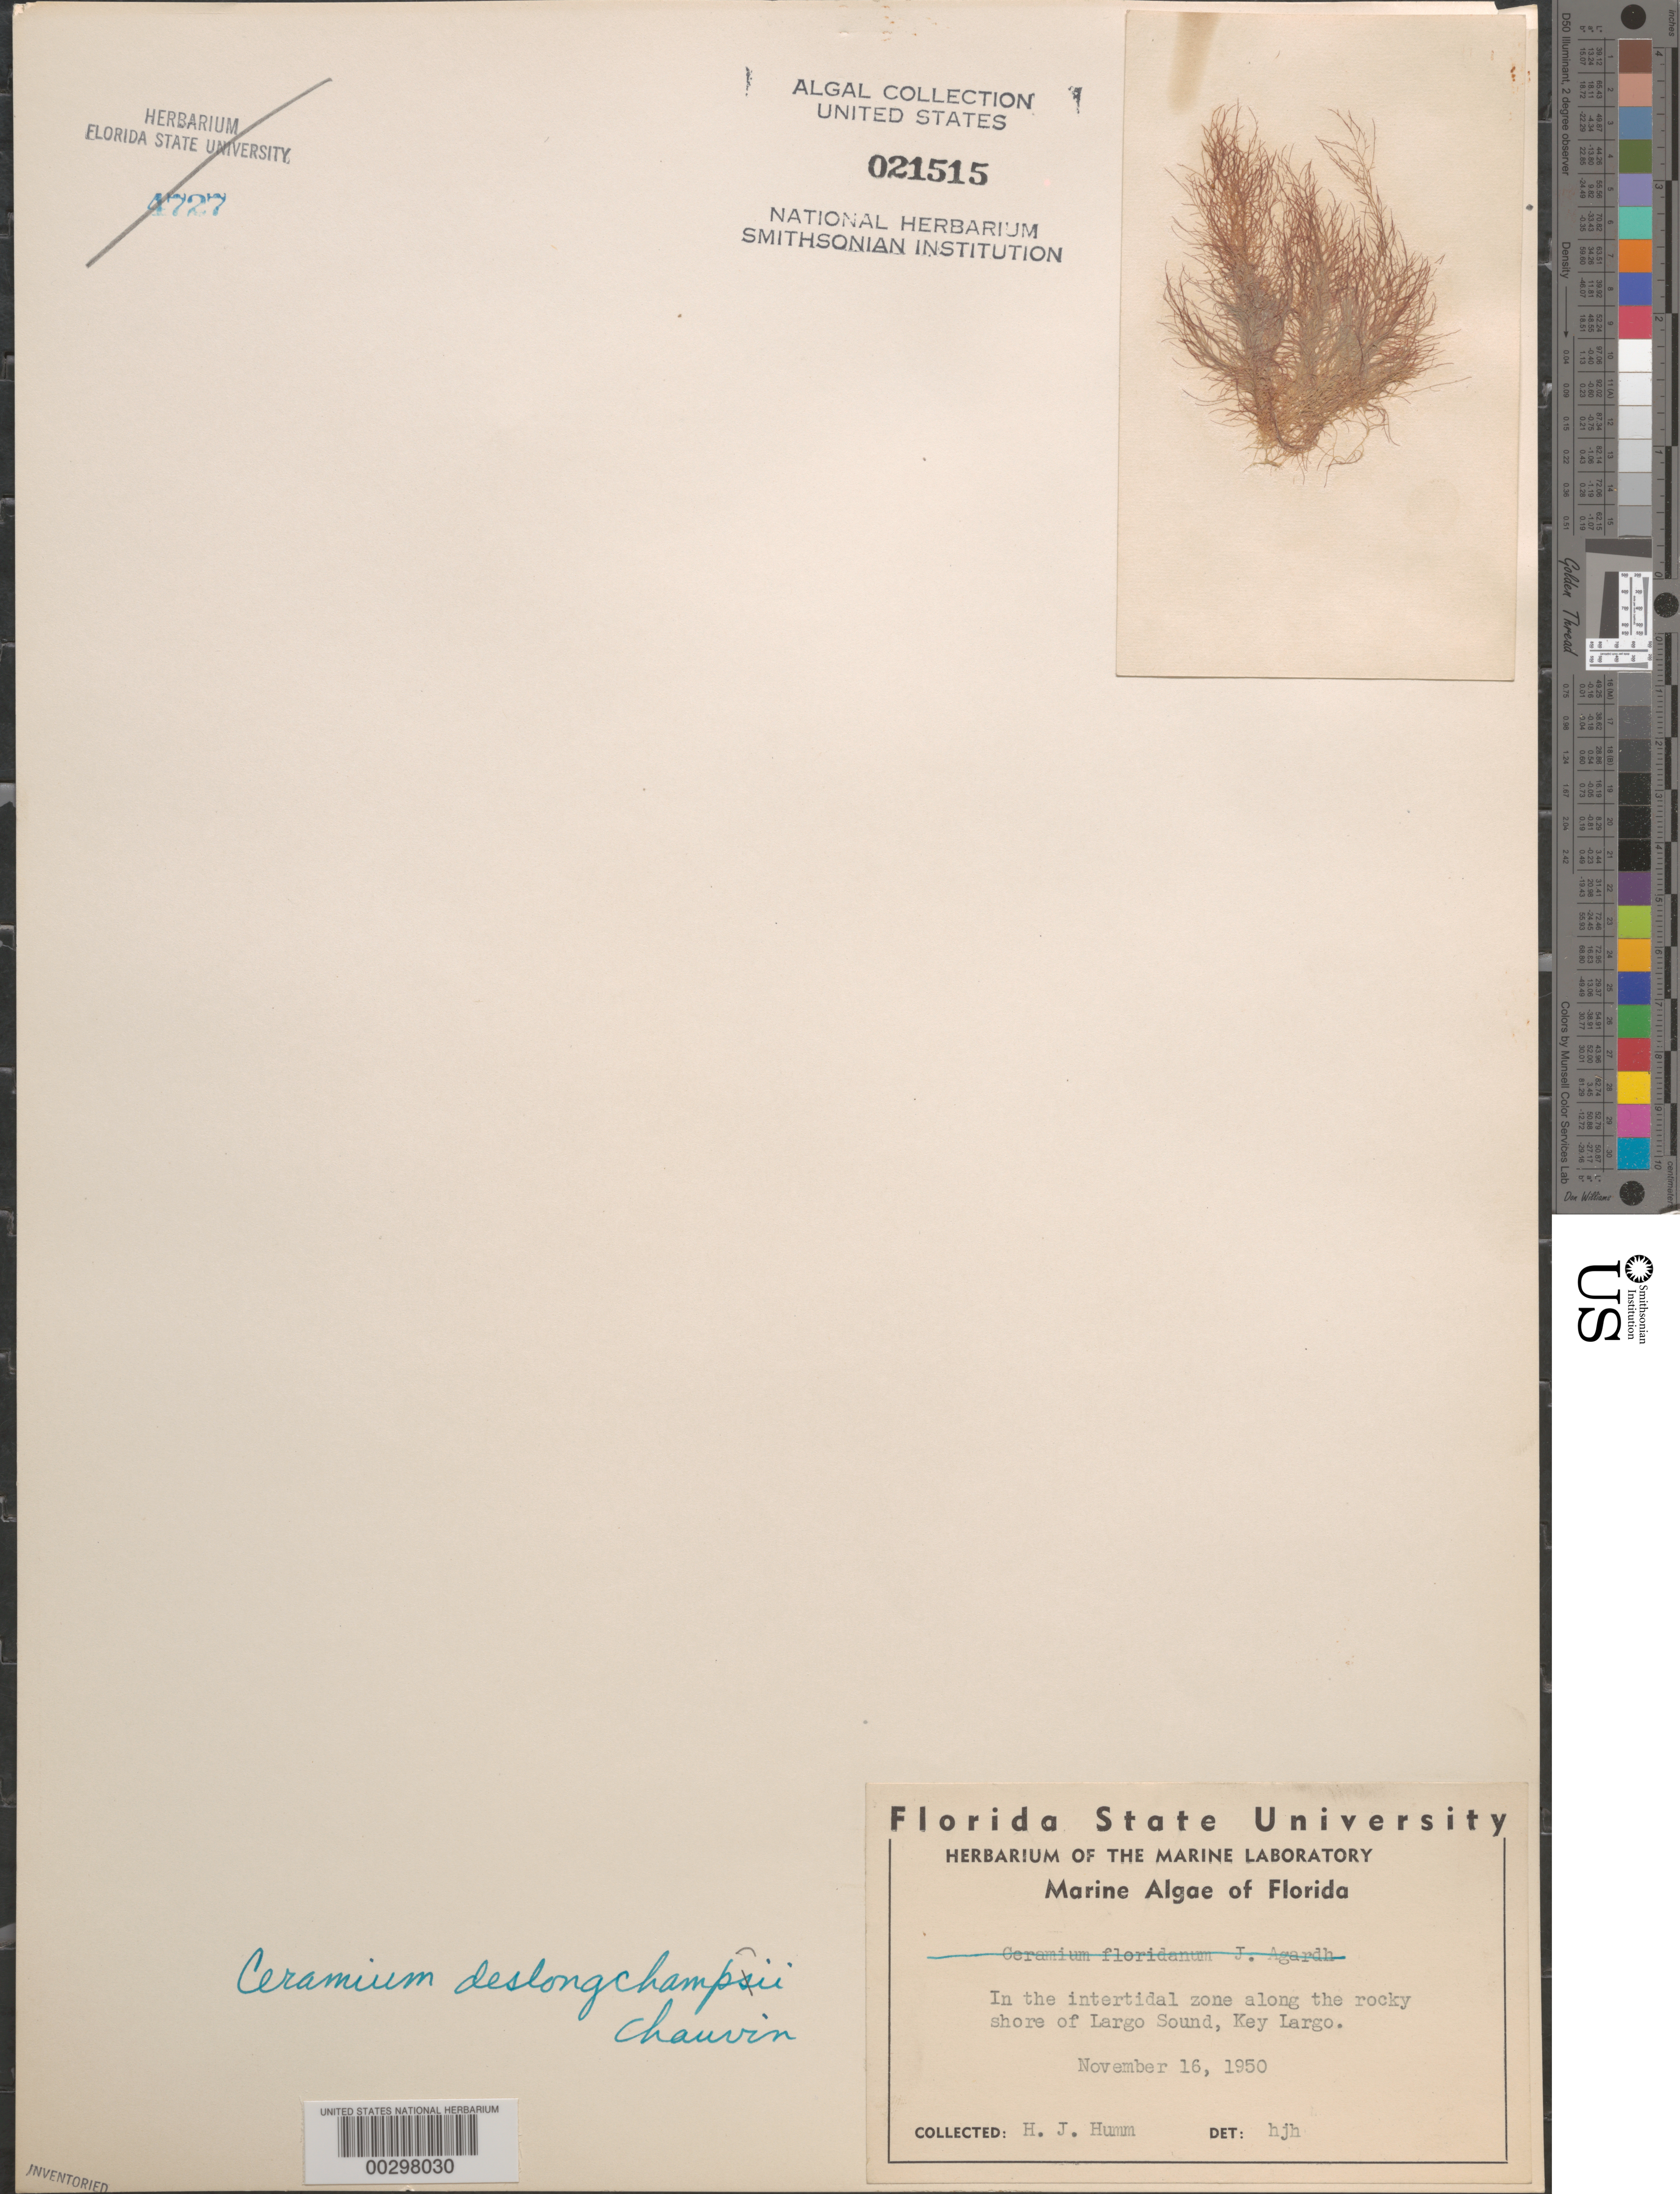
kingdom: Plantae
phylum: Rhodophyta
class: Florideophyceae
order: Ceramiales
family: Ceramiaceae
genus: Ceramium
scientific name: Ceramium deslongchampsii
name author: Chauvin ex Duby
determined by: Humm, Harold J.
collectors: H. J. Humm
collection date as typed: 16 Nov 1950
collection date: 1950-11-16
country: United States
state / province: Florida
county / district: Monroe County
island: Key Largo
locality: Largo Sound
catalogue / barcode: US 21515